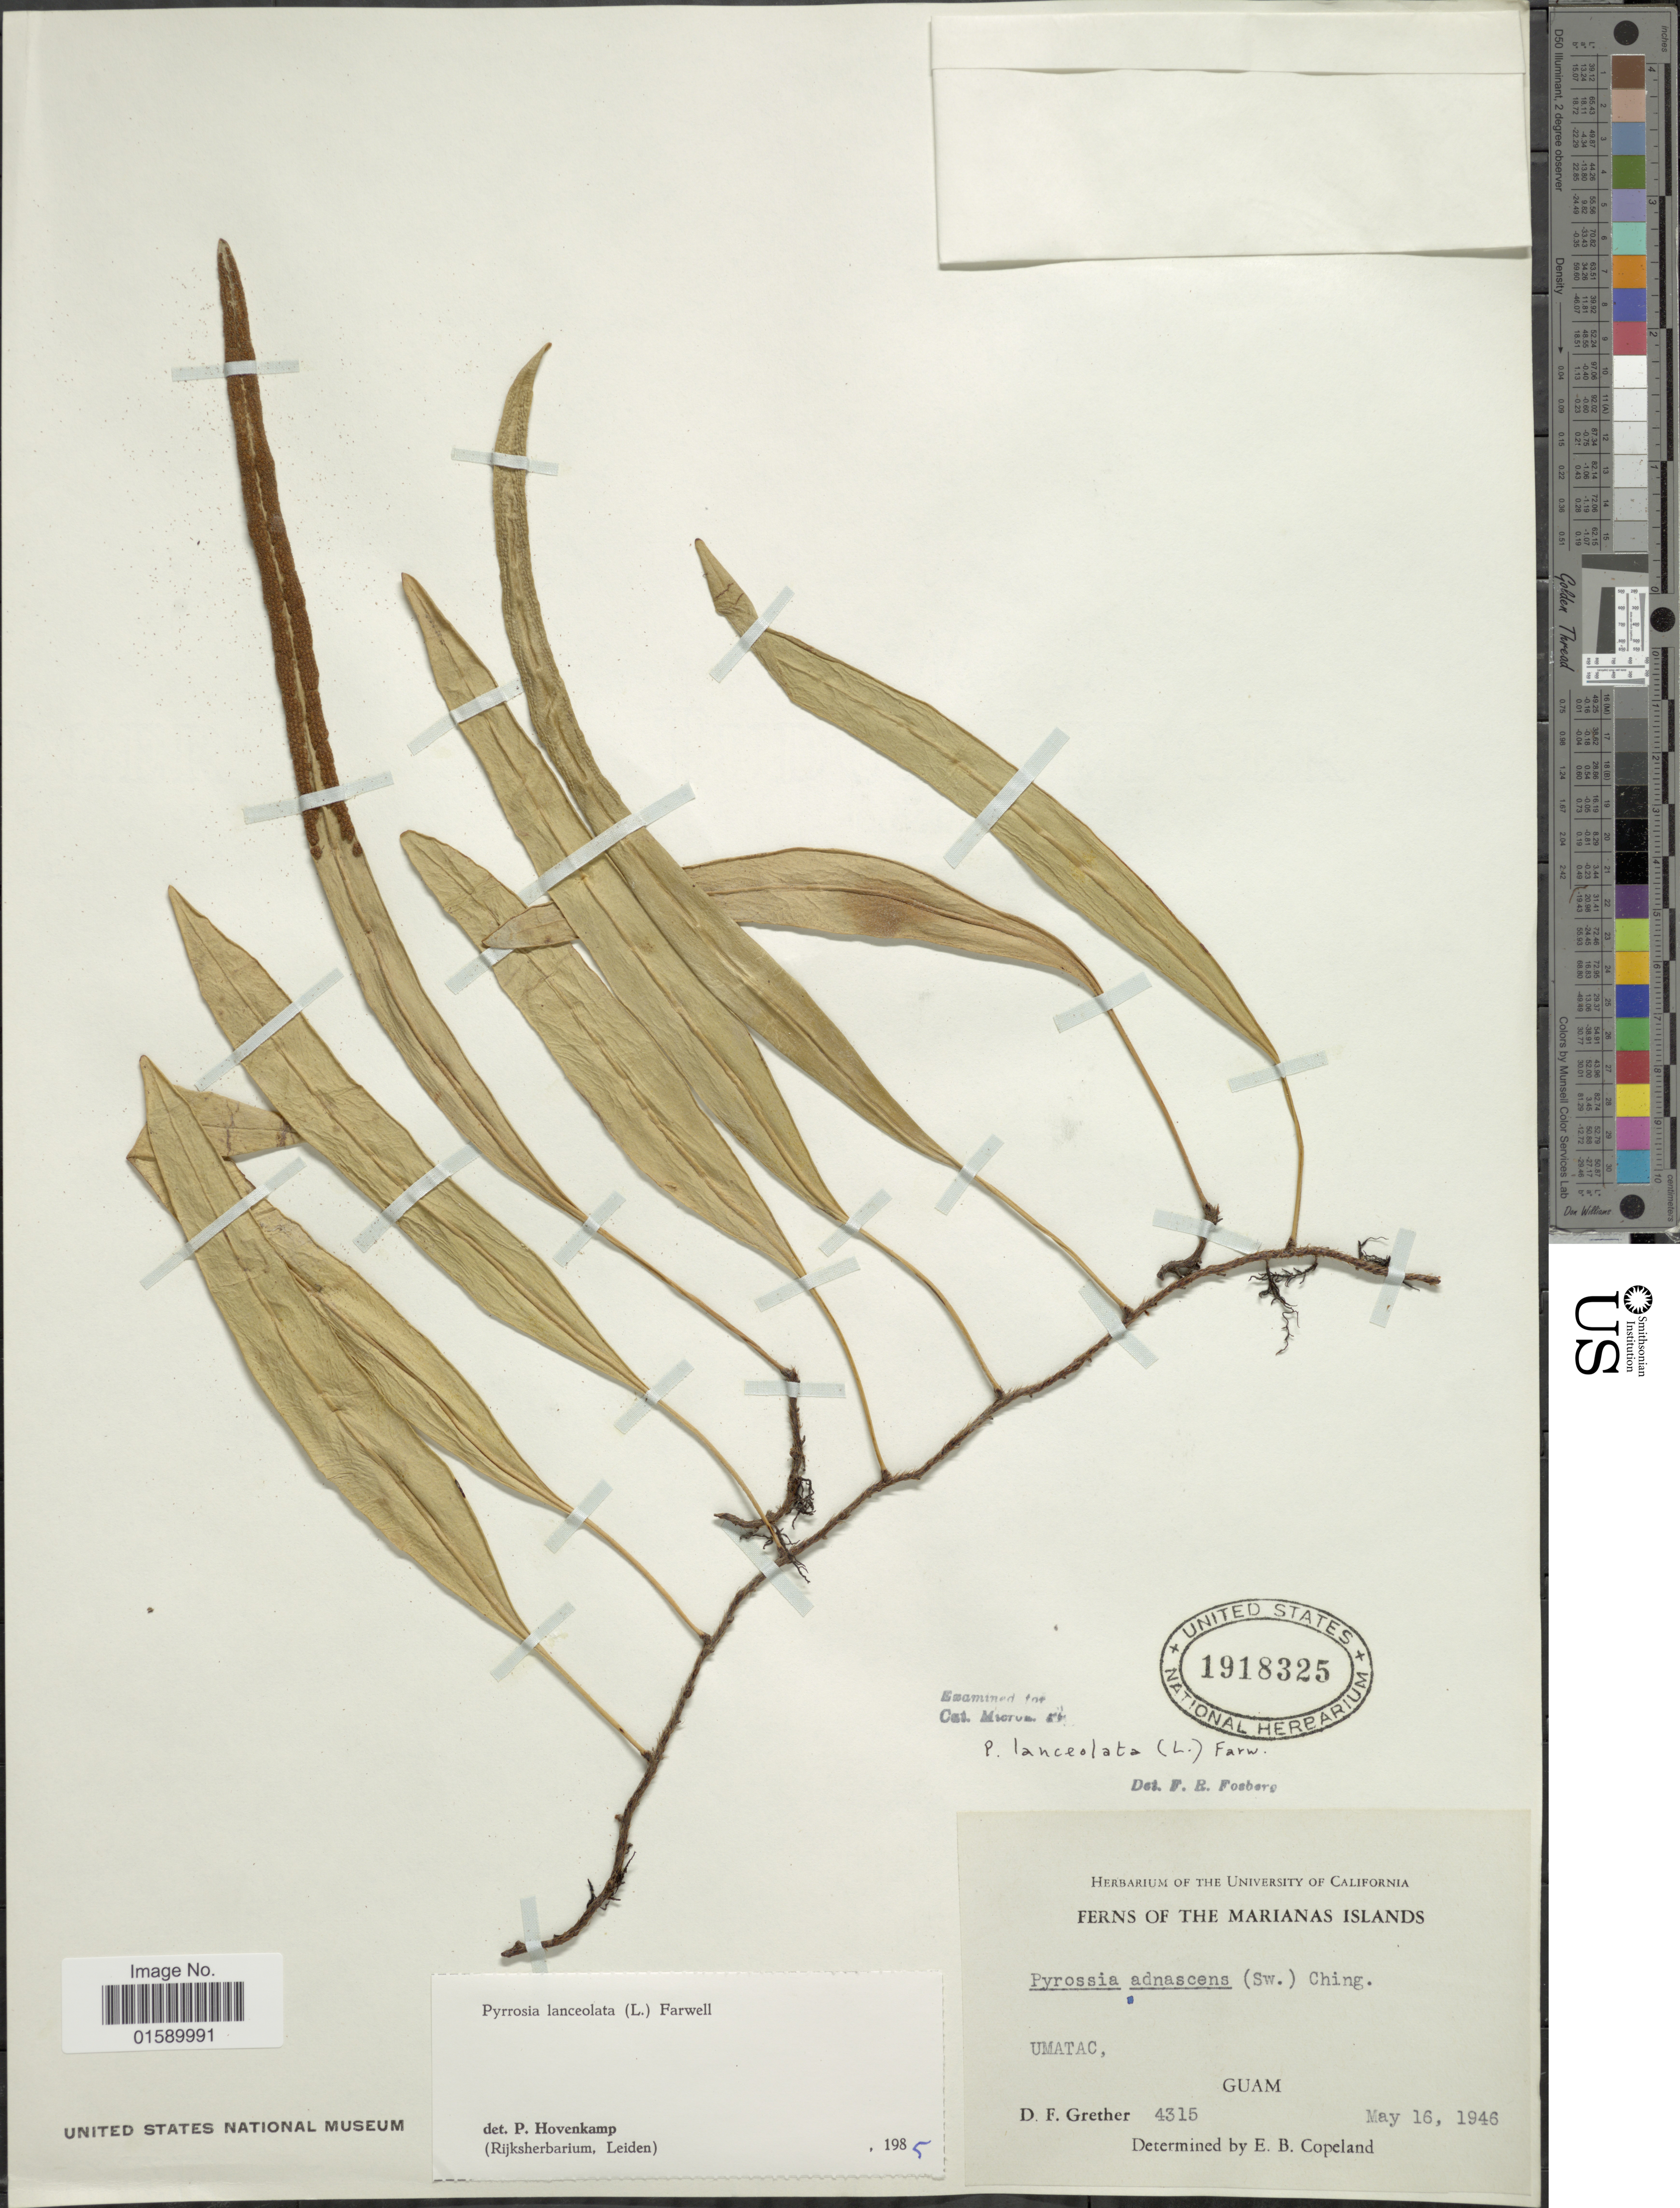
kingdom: Plantae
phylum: Tracheophyta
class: Polypodiopsida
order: Polypodiales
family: Polypodiaceae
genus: Pyrrosia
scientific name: Pyrrosia lanceolata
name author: (L.) Farw.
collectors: D. Gerther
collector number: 4315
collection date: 1946-05-16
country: Guam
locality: Marianas Islands, Umatac, Guam.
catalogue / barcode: US 1918325